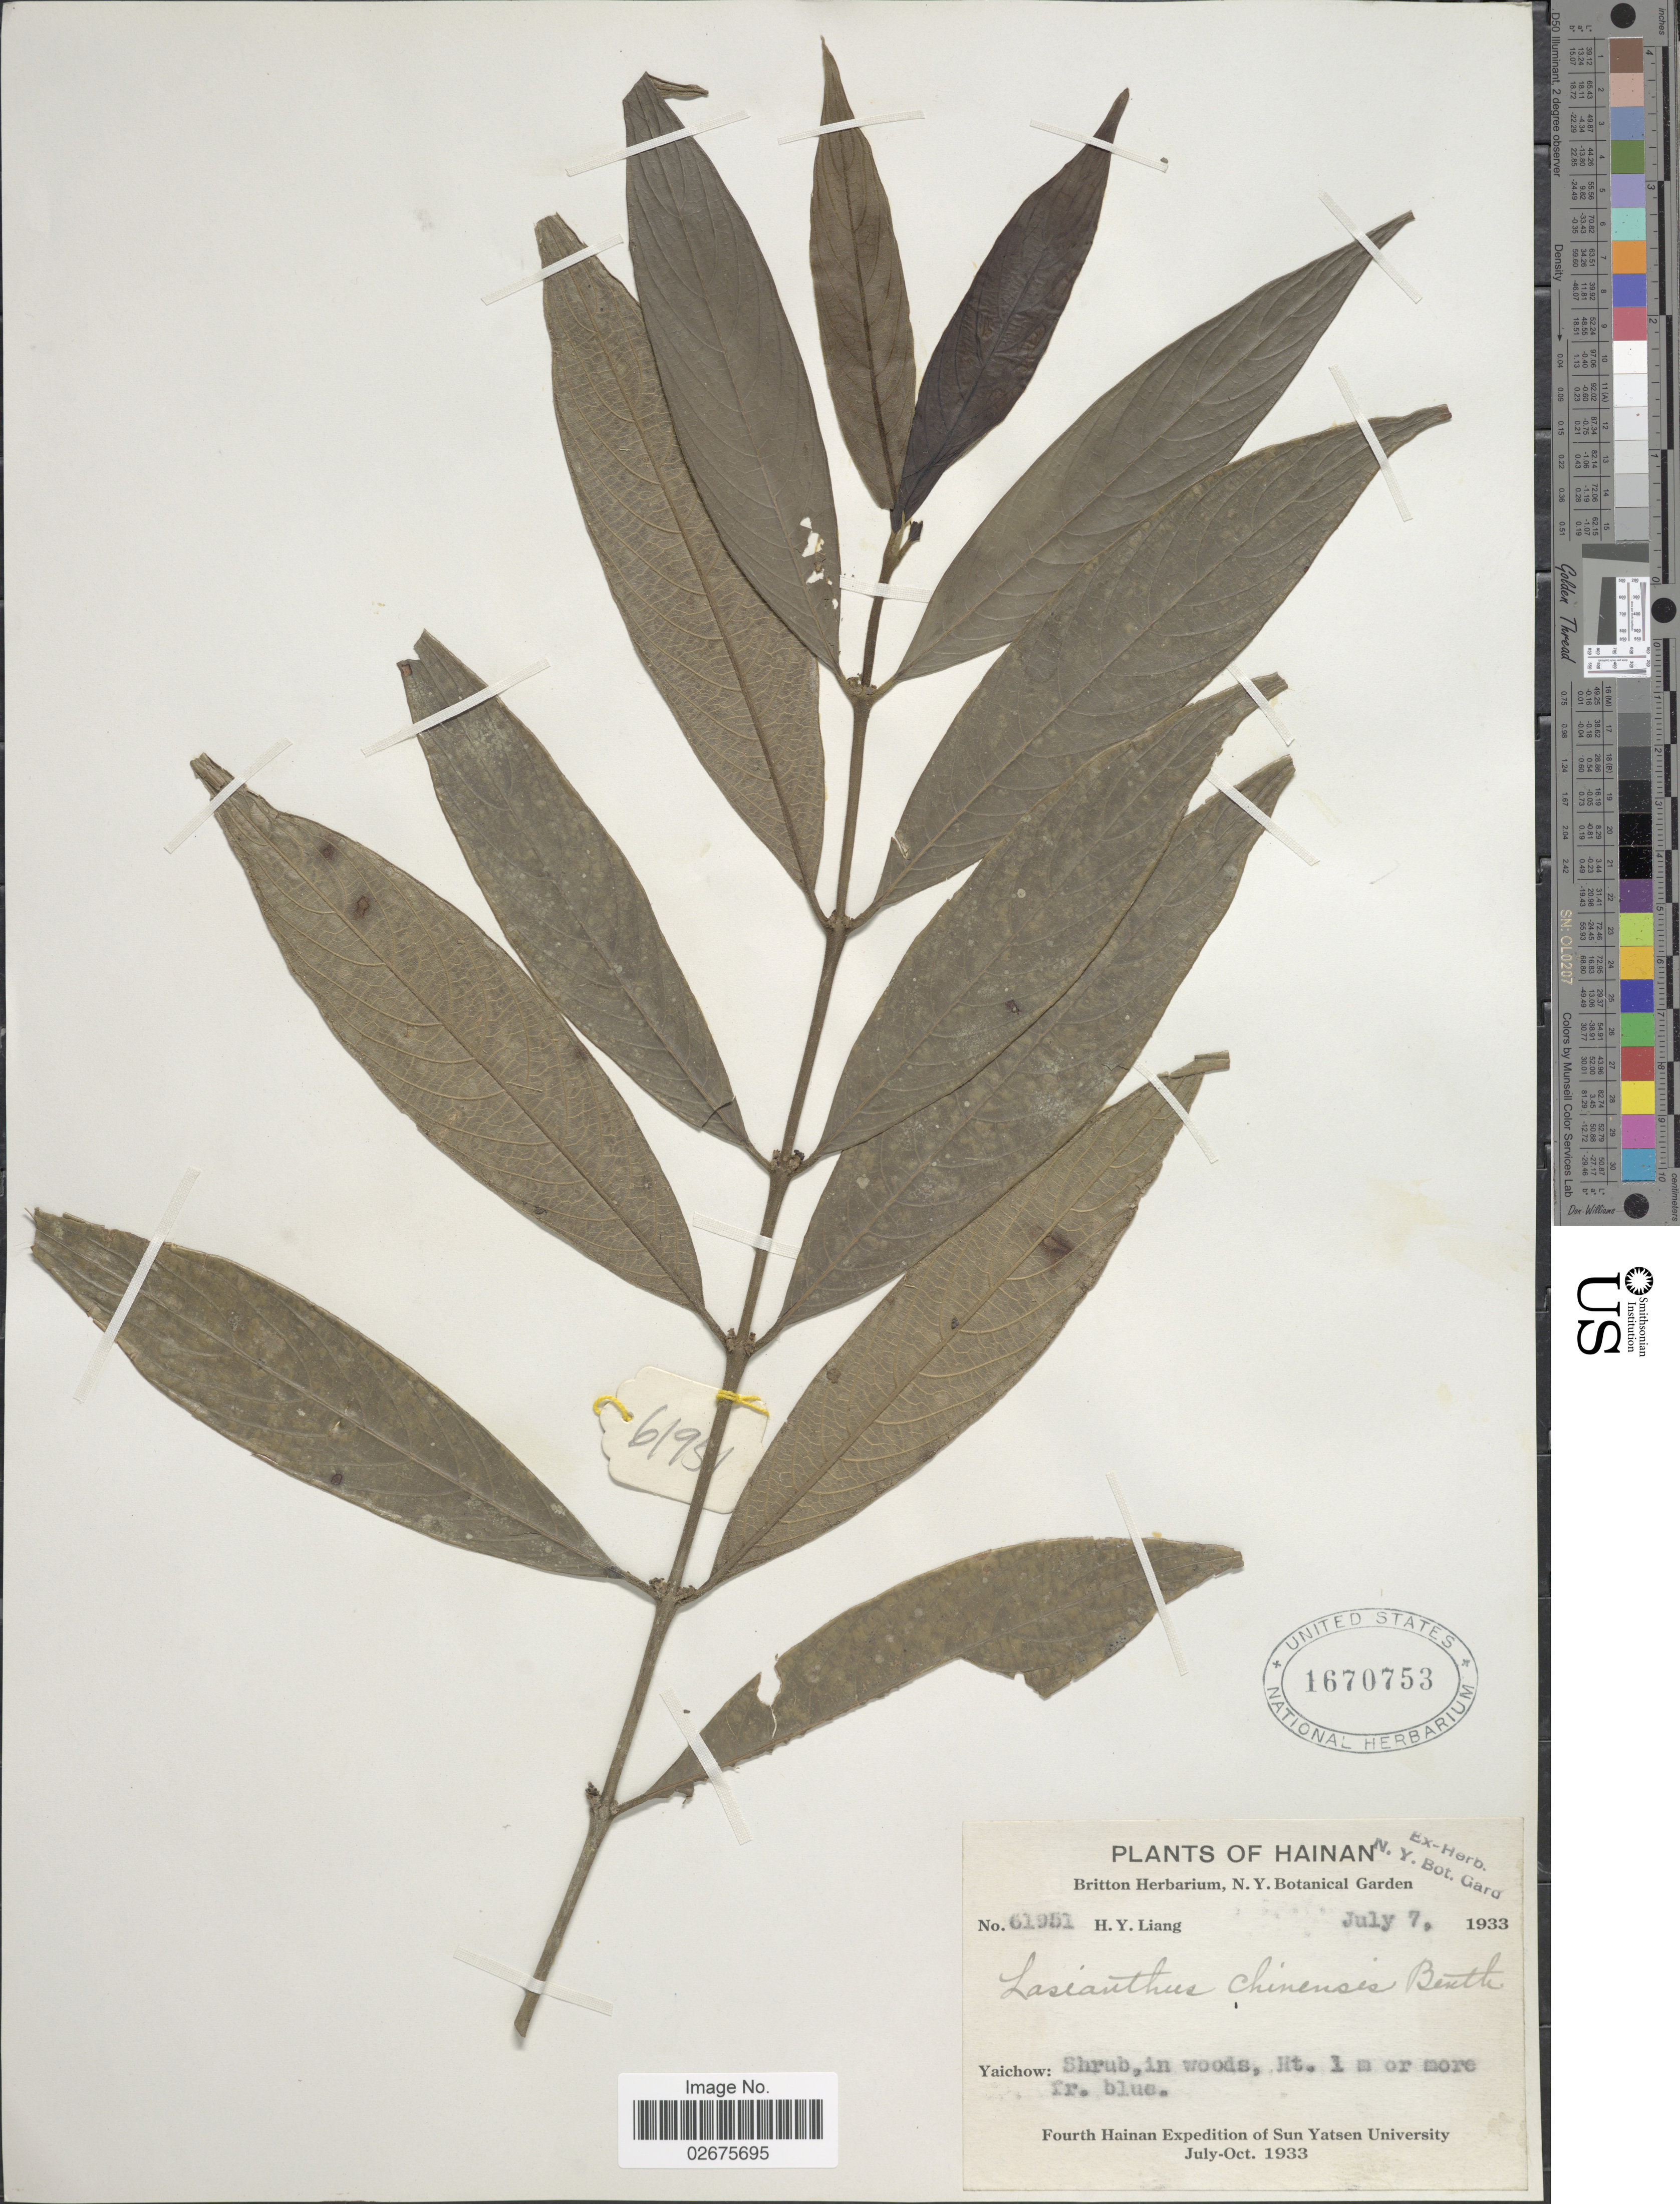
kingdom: Plantae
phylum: Tracheophyta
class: Magnoliopsida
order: Gentianales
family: Rubiaceae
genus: Lasianthus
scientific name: Lasianthus chinensis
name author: (Champ. ex Benth.) Benth.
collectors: H. Y. Liang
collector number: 61951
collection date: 1933-07-07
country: China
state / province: Hainan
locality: Hainan, Yaichow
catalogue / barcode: US 1670753